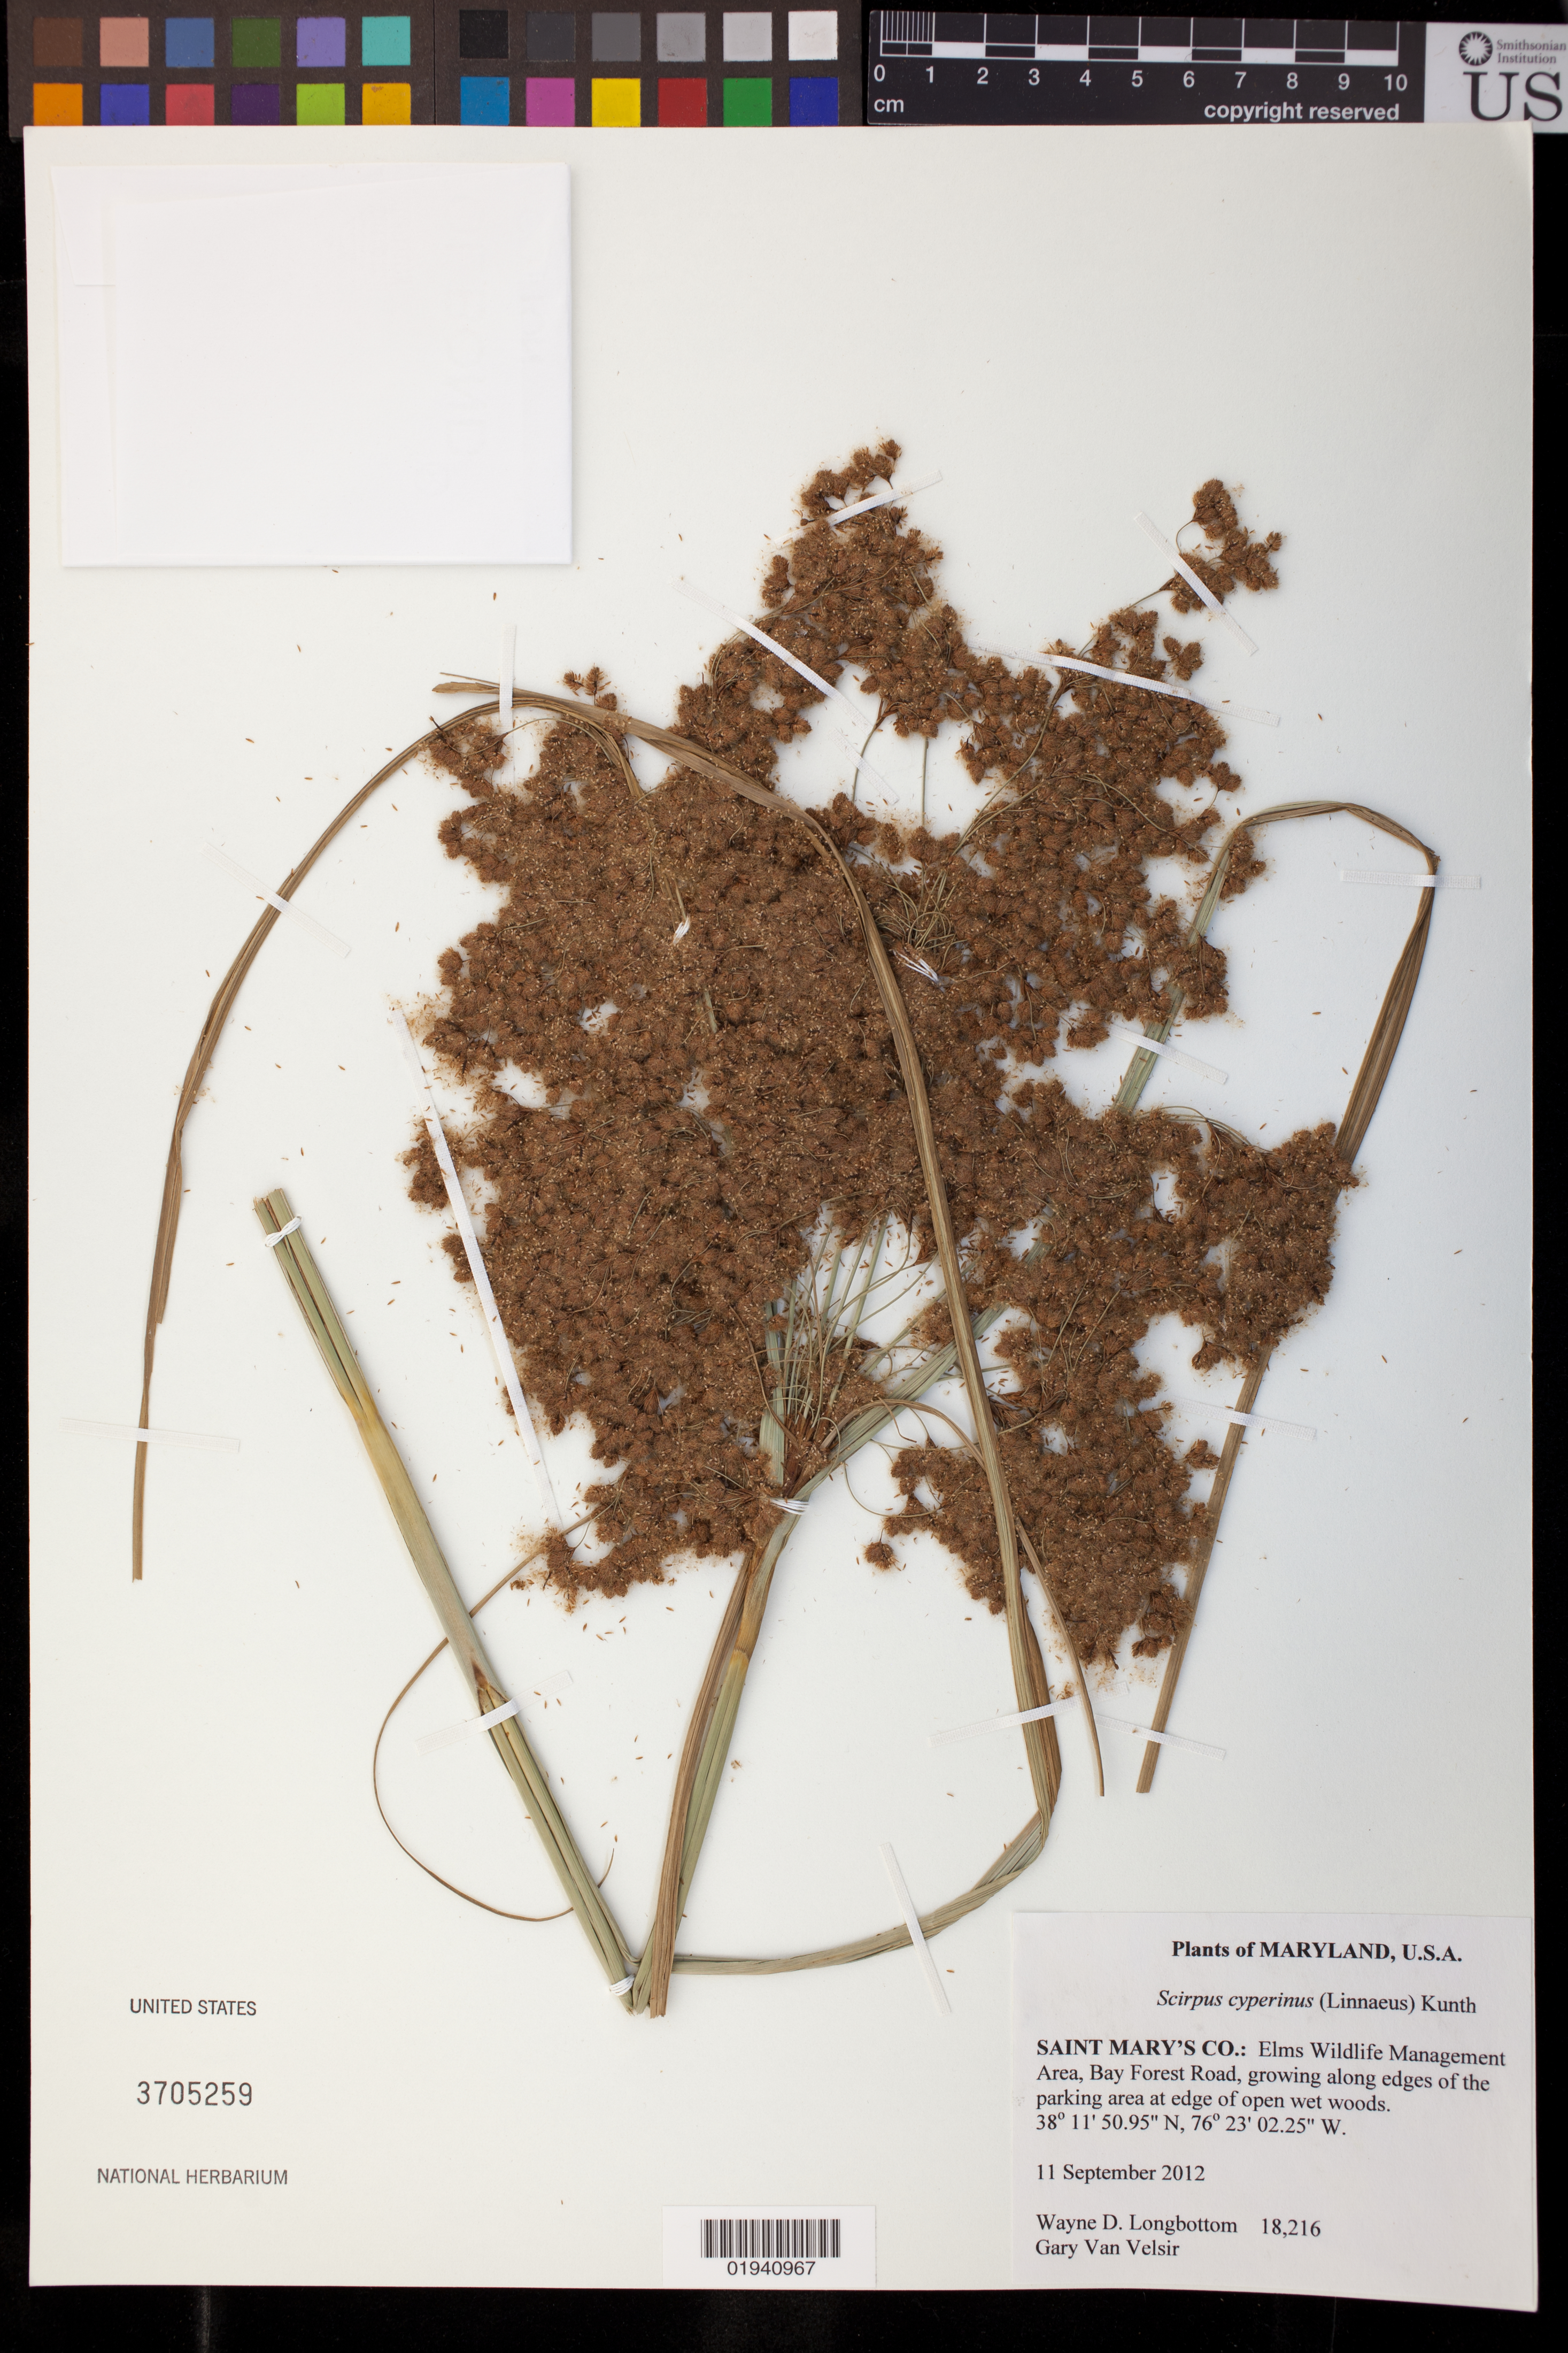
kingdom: Plantae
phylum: Tracheophyta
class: Liliopsida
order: Poales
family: Cyperaceae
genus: Scirpus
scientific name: Scirpus cyperinus (L.) Kunth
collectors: W. D. Longbottom & G. Van Velsir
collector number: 18216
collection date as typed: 11 September 2012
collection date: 2012-09-11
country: United States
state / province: Maryland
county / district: St. Mary's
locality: Elms Wildlife Management Area, Bay Forest Road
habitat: growing along edge of the parking area at edge of open wet woods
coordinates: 38 11 50.95 N, 76 23 2.25 W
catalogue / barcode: US 3705259